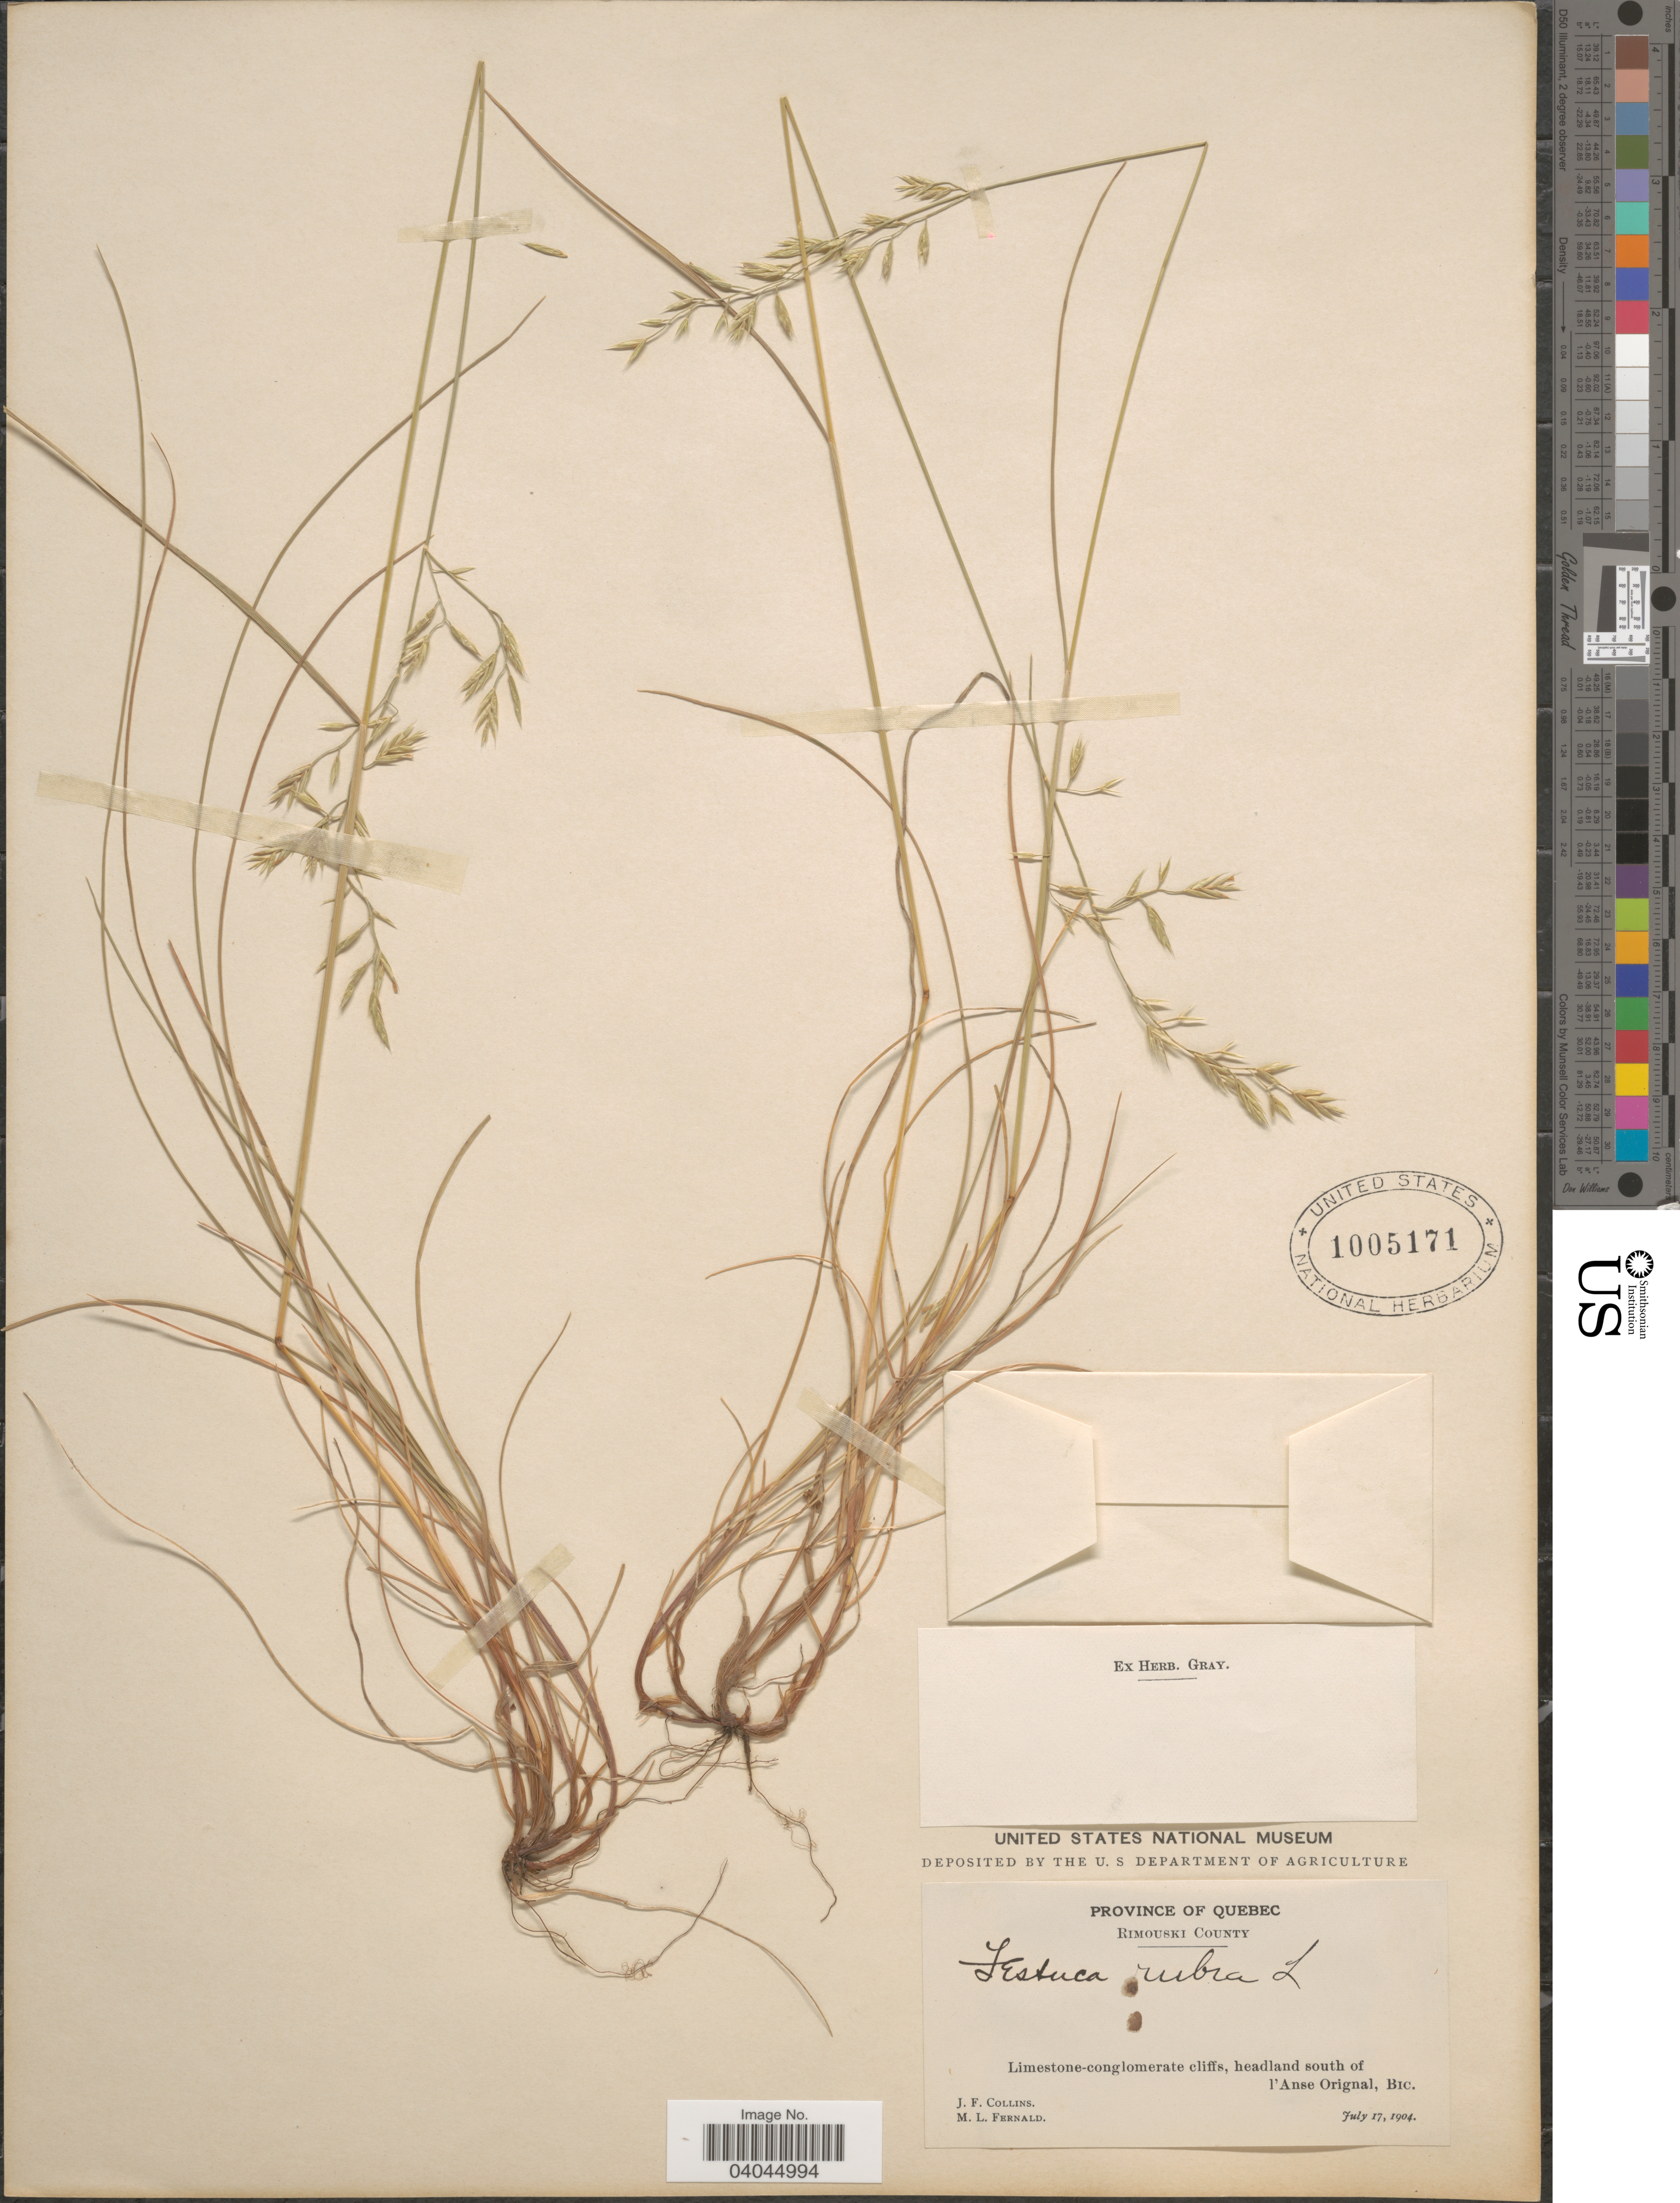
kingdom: Plantae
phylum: Tracheophyta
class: Liliopsida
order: Poales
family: Poaceae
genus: Festuca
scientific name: Festuca rubra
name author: L.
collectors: J. Collins & M. L. Fernald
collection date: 1904-07-17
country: Canada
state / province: Quebec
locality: Rimouski County. Limestone-conglomerate cliffs, headland south of l'Anse Orignal, Bic.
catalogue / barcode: US 1005171